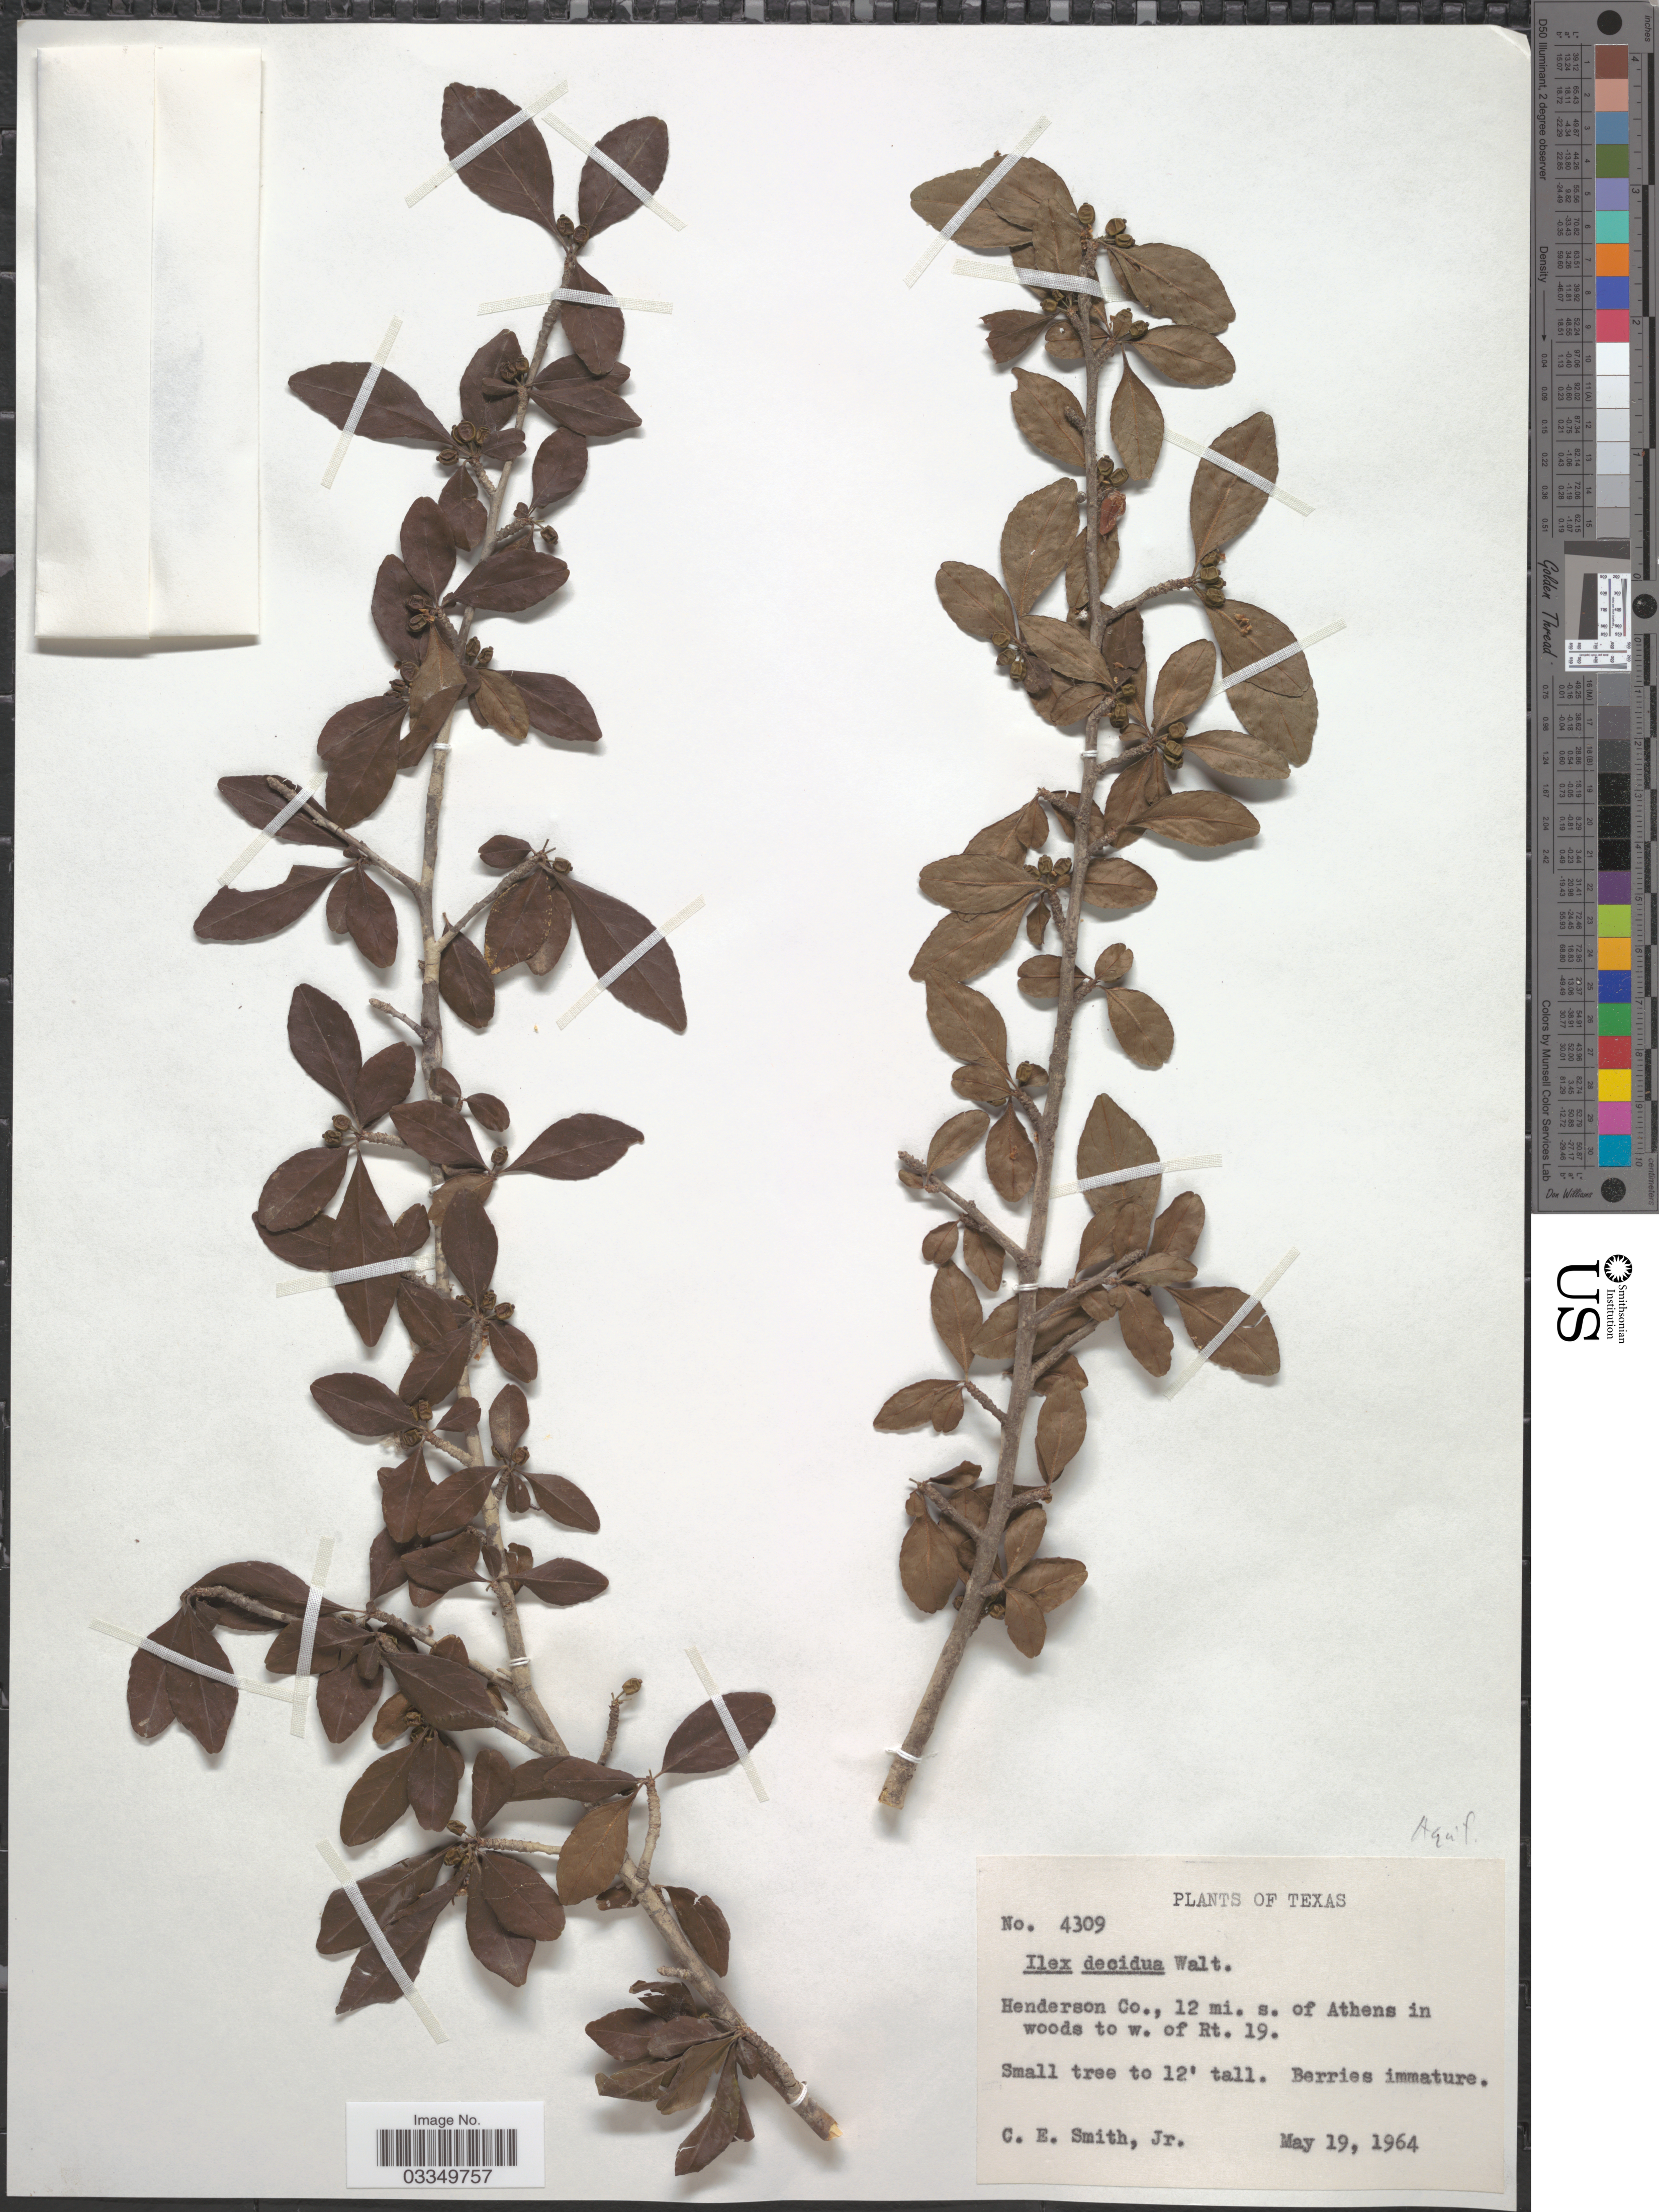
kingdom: Plantae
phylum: Tracheophyta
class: Magnoliopsida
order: Aquifoliales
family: Aquifoliaceae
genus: Ilex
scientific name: Ilex decidua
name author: Walter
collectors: C. E. Smith Jr.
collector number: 4309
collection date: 1964-05-19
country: United States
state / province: Texas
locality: Henderson Co., 12 mi. s. of Athens in woods to w. of Rt. 19.